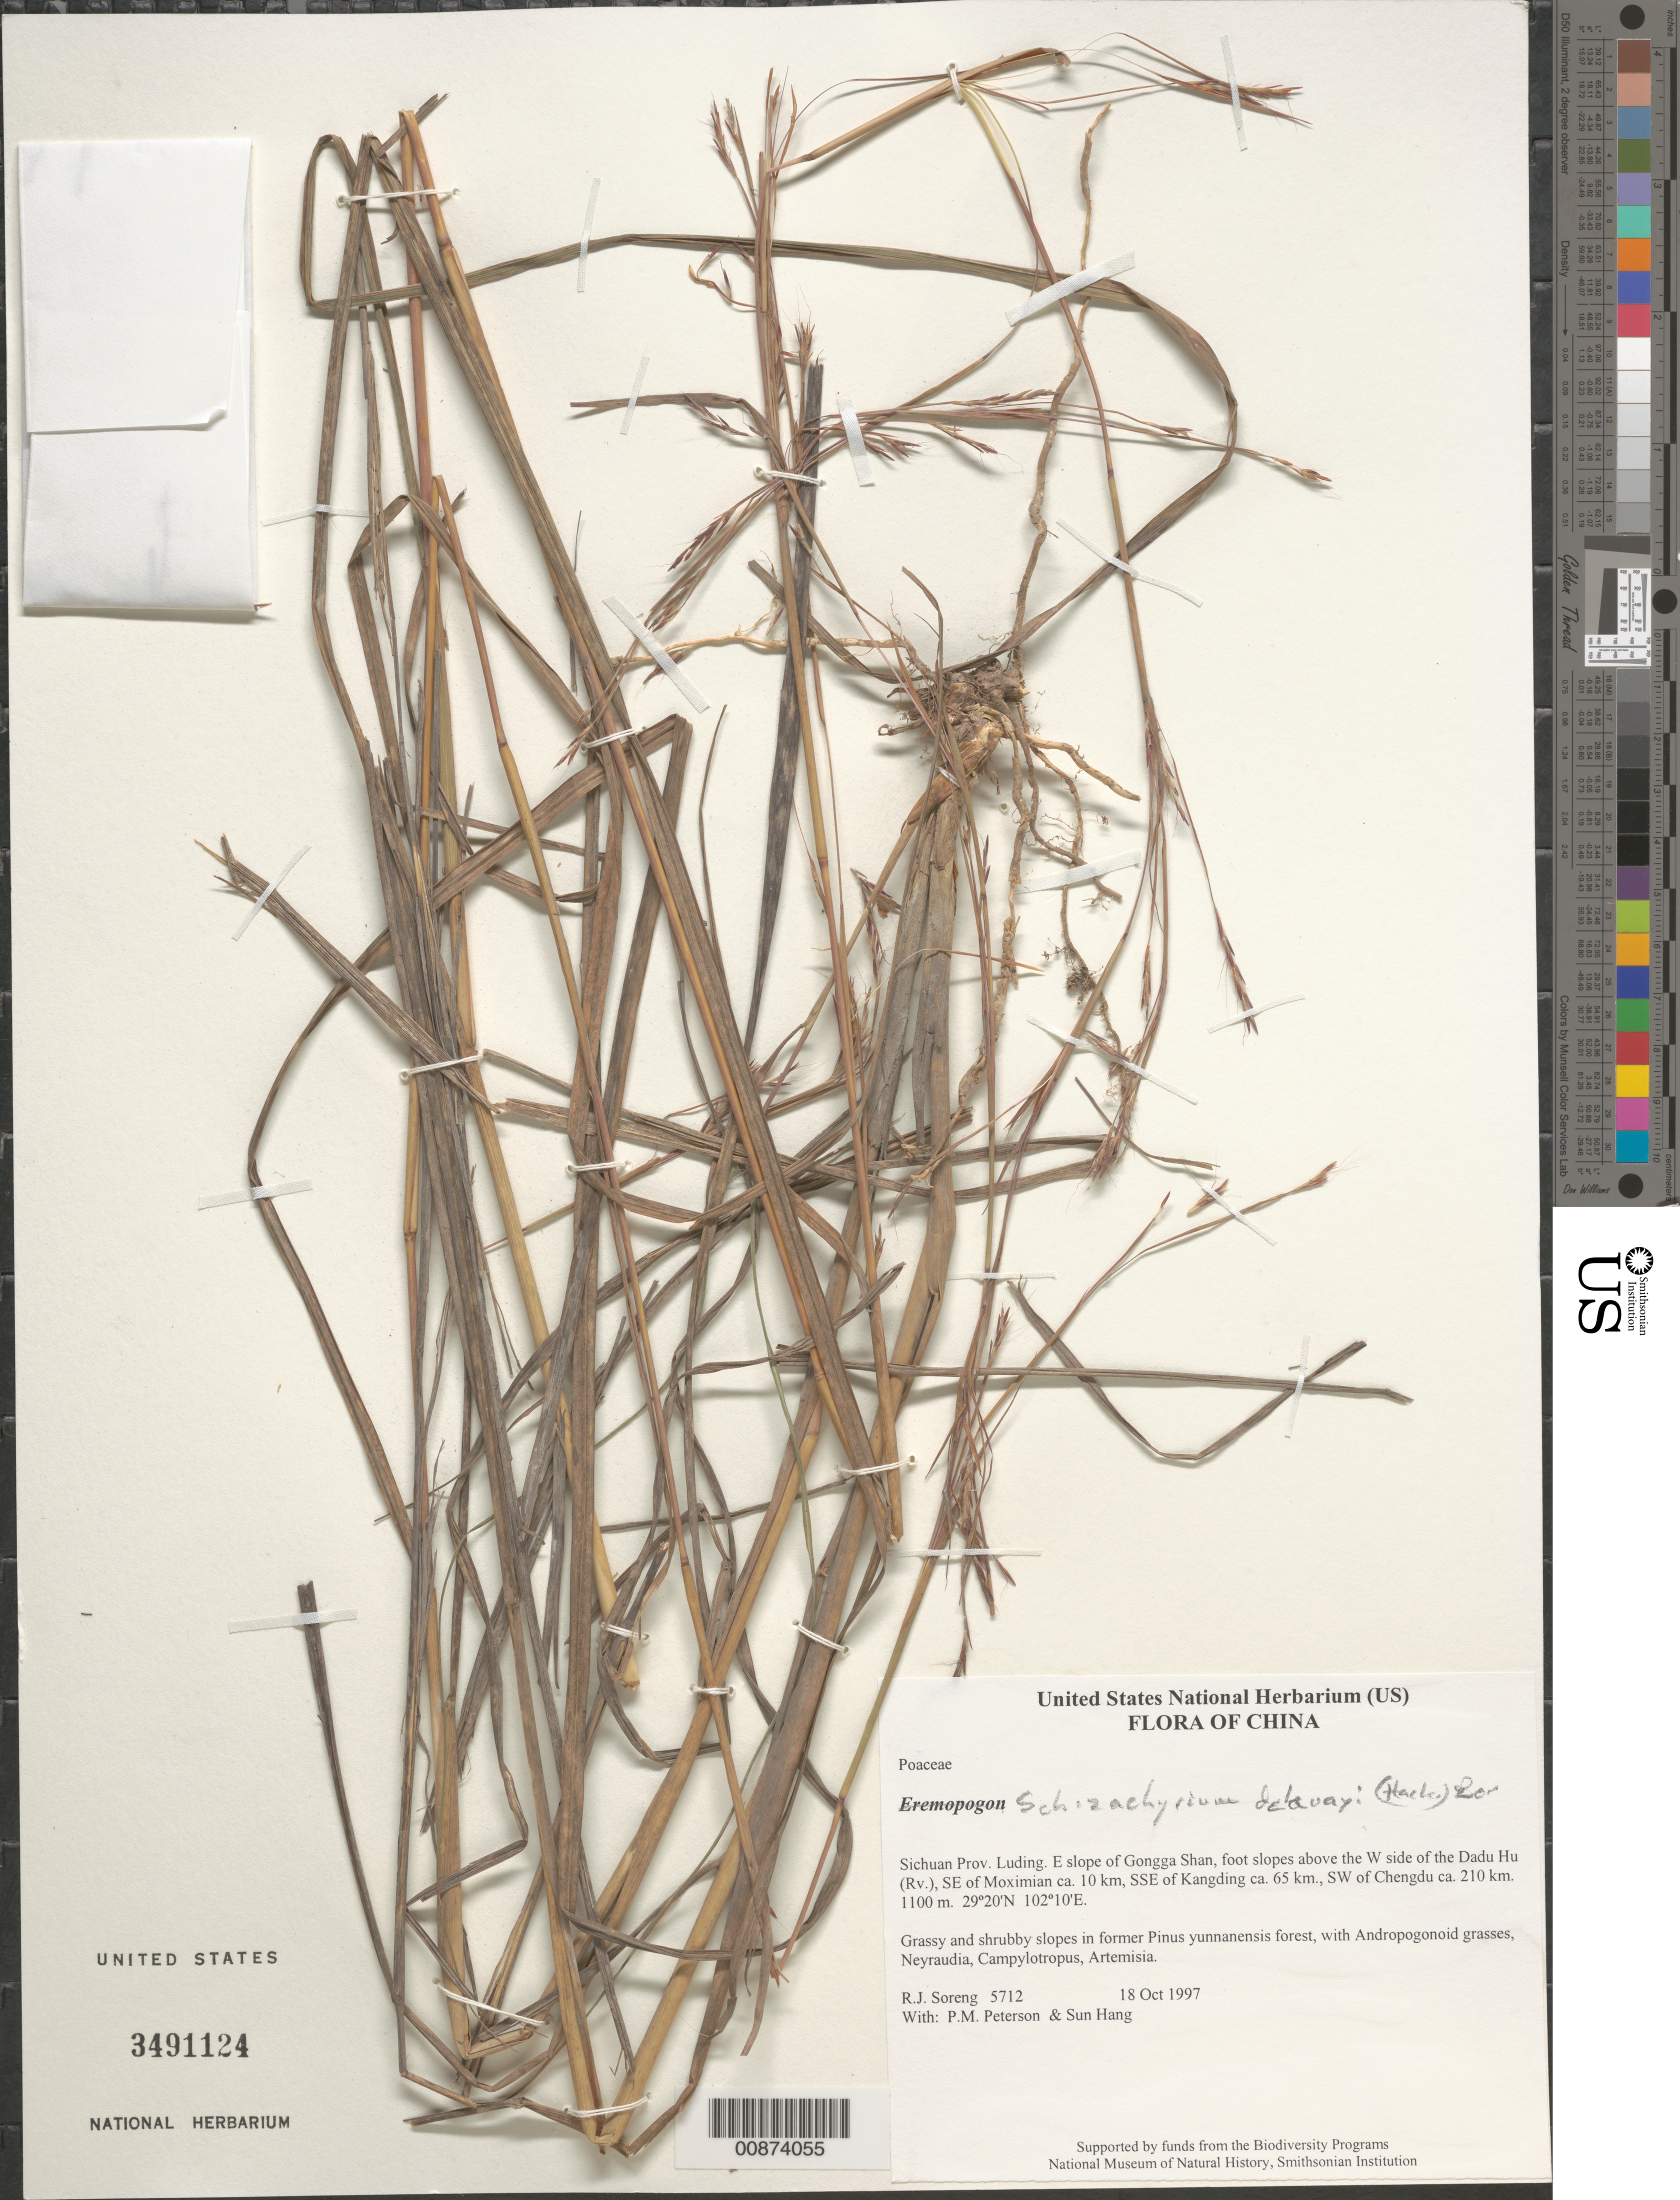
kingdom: Plantae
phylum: Tracheophyta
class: Liliopsida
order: Poales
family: Poaceae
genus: Schizachyrium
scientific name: Schizachyrium delavayi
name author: (Hack.) Bor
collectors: R. J. Soreng, P. M. Peterson & Sun Hang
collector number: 5712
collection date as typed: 18 Oct 1997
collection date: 1997-10-18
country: China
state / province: Sichuan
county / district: Luding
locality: E slope of Gongga Shan, foot slopes above the W side of the Dadu Hu (Rv.), SE of Moximian ca. 10 km, SSE of Kangding ca. 65 km., SW of Chengdu ca. 210 km.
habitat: Grassy and shruby slopes in former Pinus yunnanensis forest, with Andropogonoid grasses, Neyraudia, Campylotropus, Artemisia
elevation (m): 1100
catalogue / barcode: US 3491124